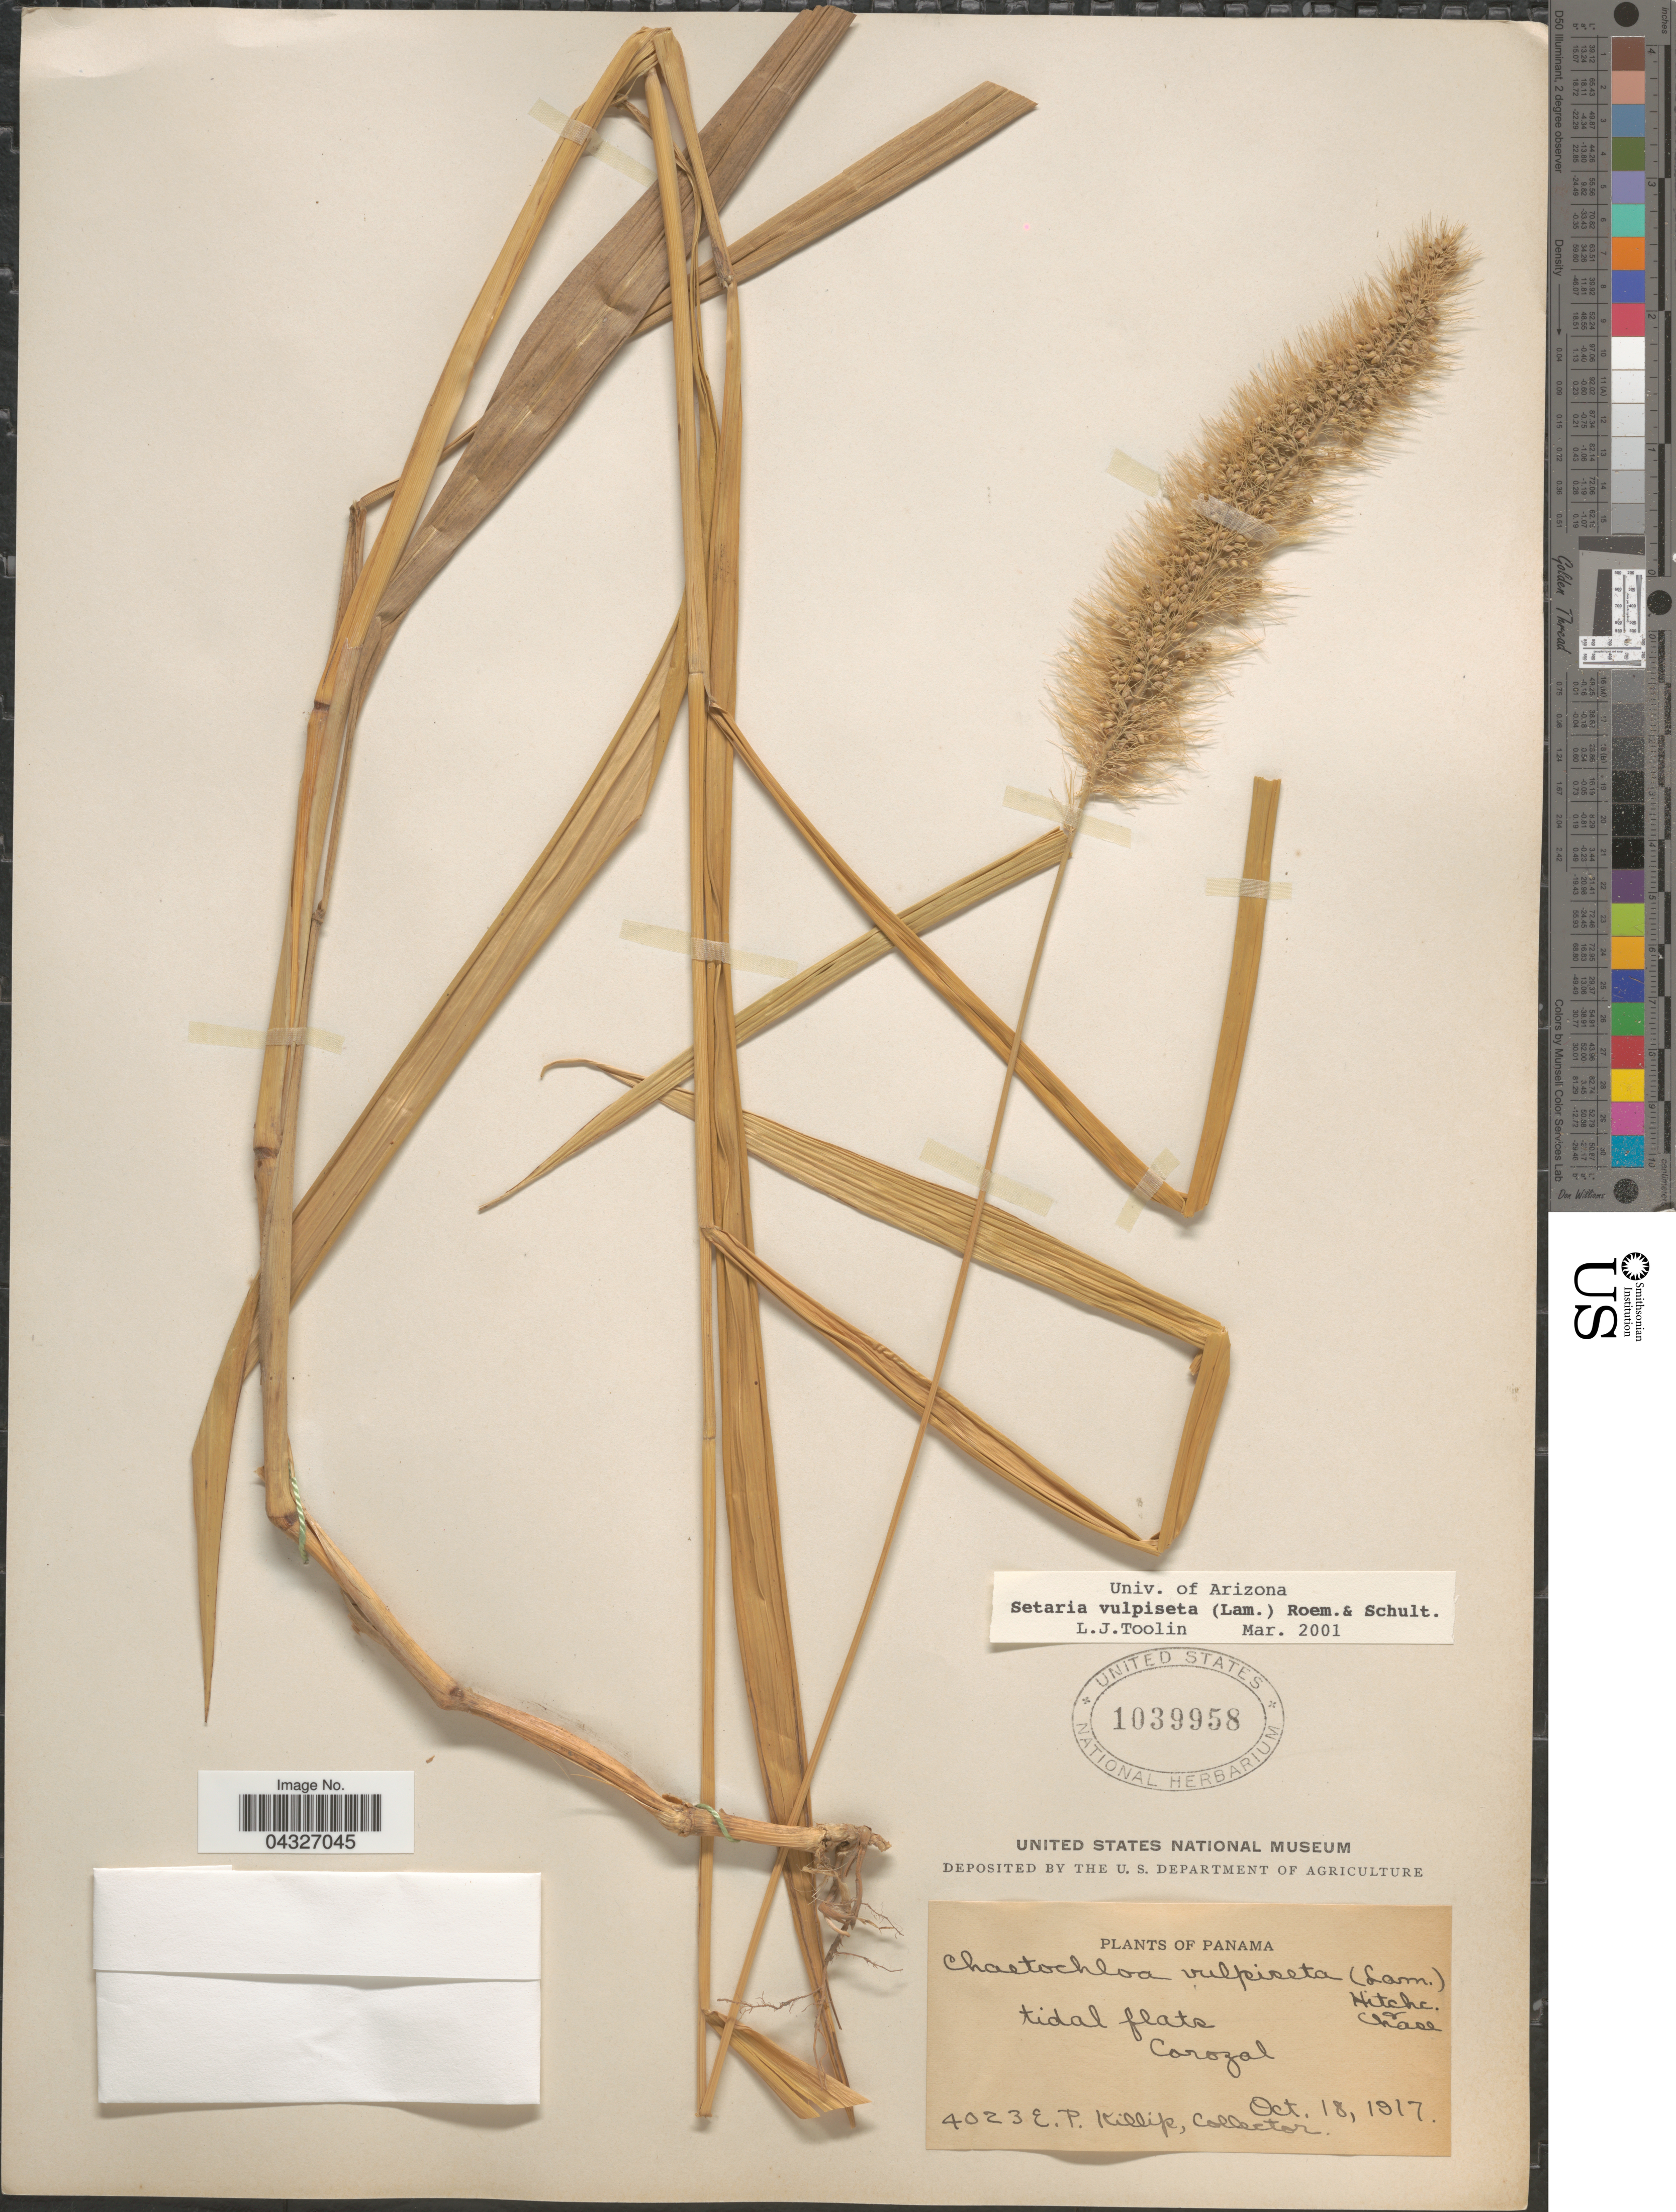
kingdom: Plantae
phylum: Tracheophyta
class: Liliopsida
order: Poales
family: Poaceae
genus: Setaria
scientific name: Setaria vulpiseta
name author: (Lam.) Roem. & Schult.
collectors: E. P. Killip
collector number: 4023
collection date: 1917-10-18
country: Panama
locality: Corozal.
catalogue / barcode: US 1039958